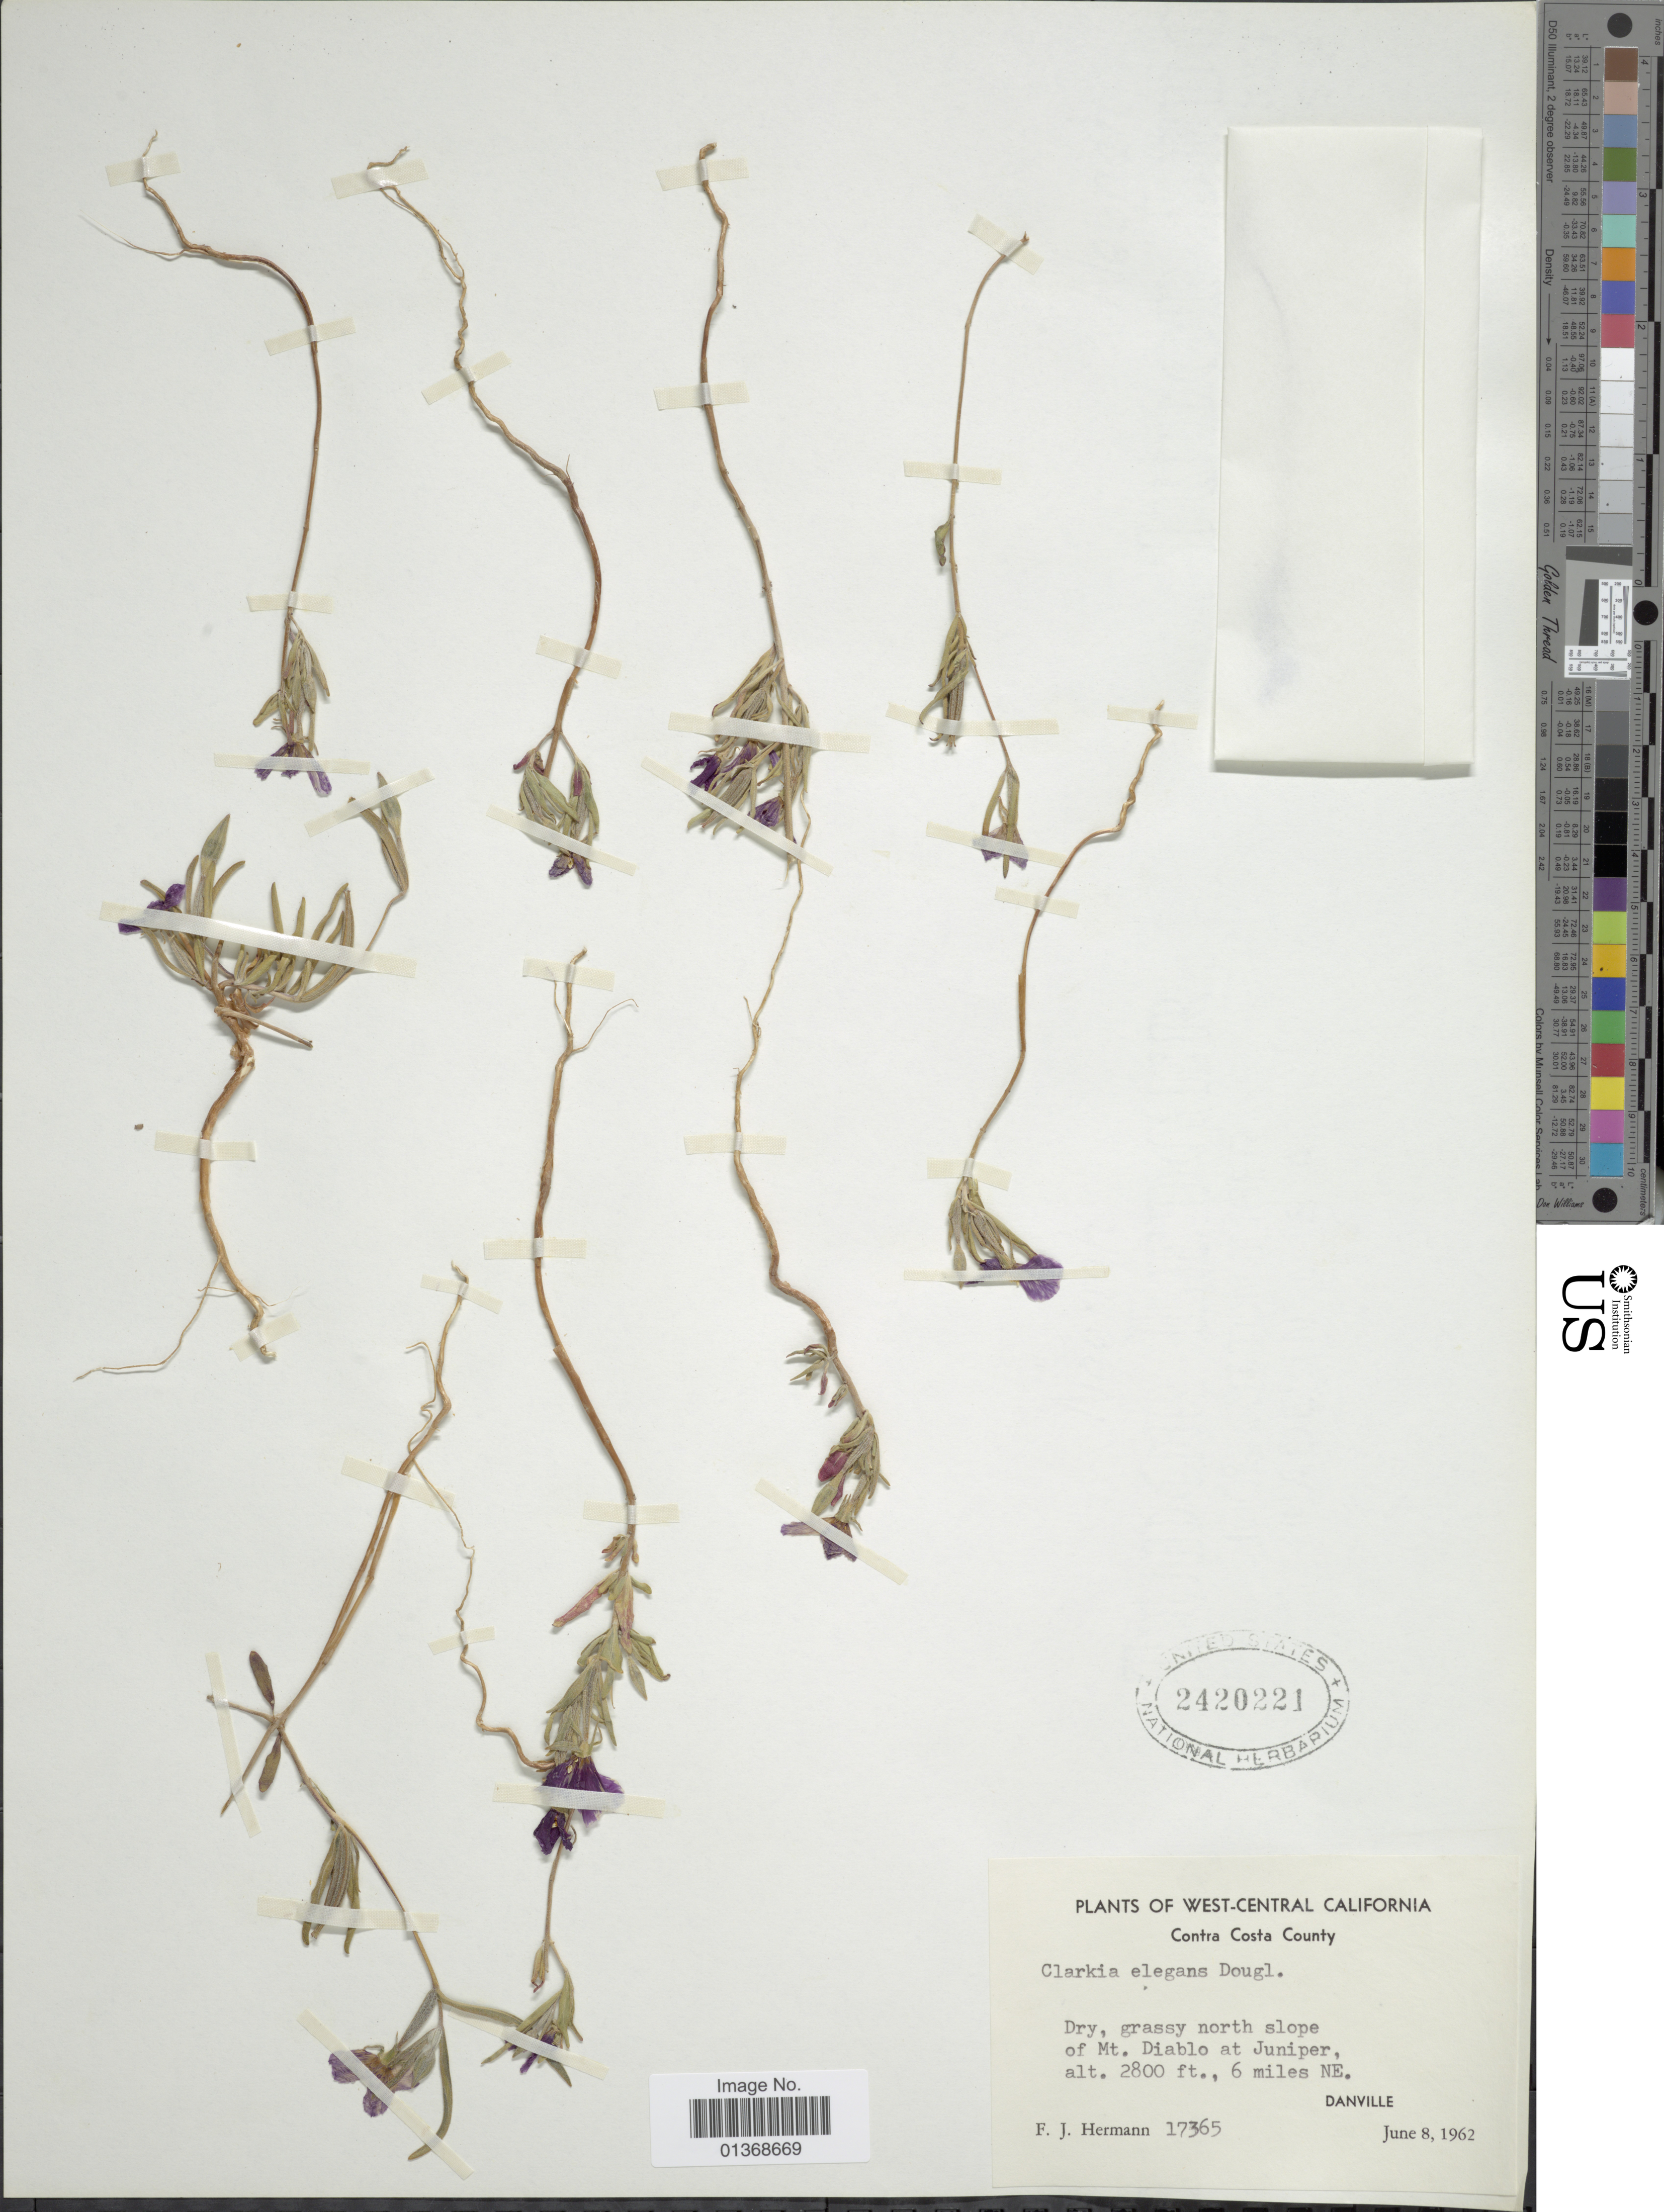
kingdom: Plantae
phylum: Tracheophyta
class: Magnoliopsida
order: Myrtales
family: Onagraceae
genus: Clarkia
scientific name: Clarkia unguiculata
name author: Lindl.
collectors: F. J. Hermann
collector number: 17365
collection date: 1962-06-08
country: United States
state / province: California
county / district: Contra Costa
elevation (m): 853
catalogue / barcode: US 2420221